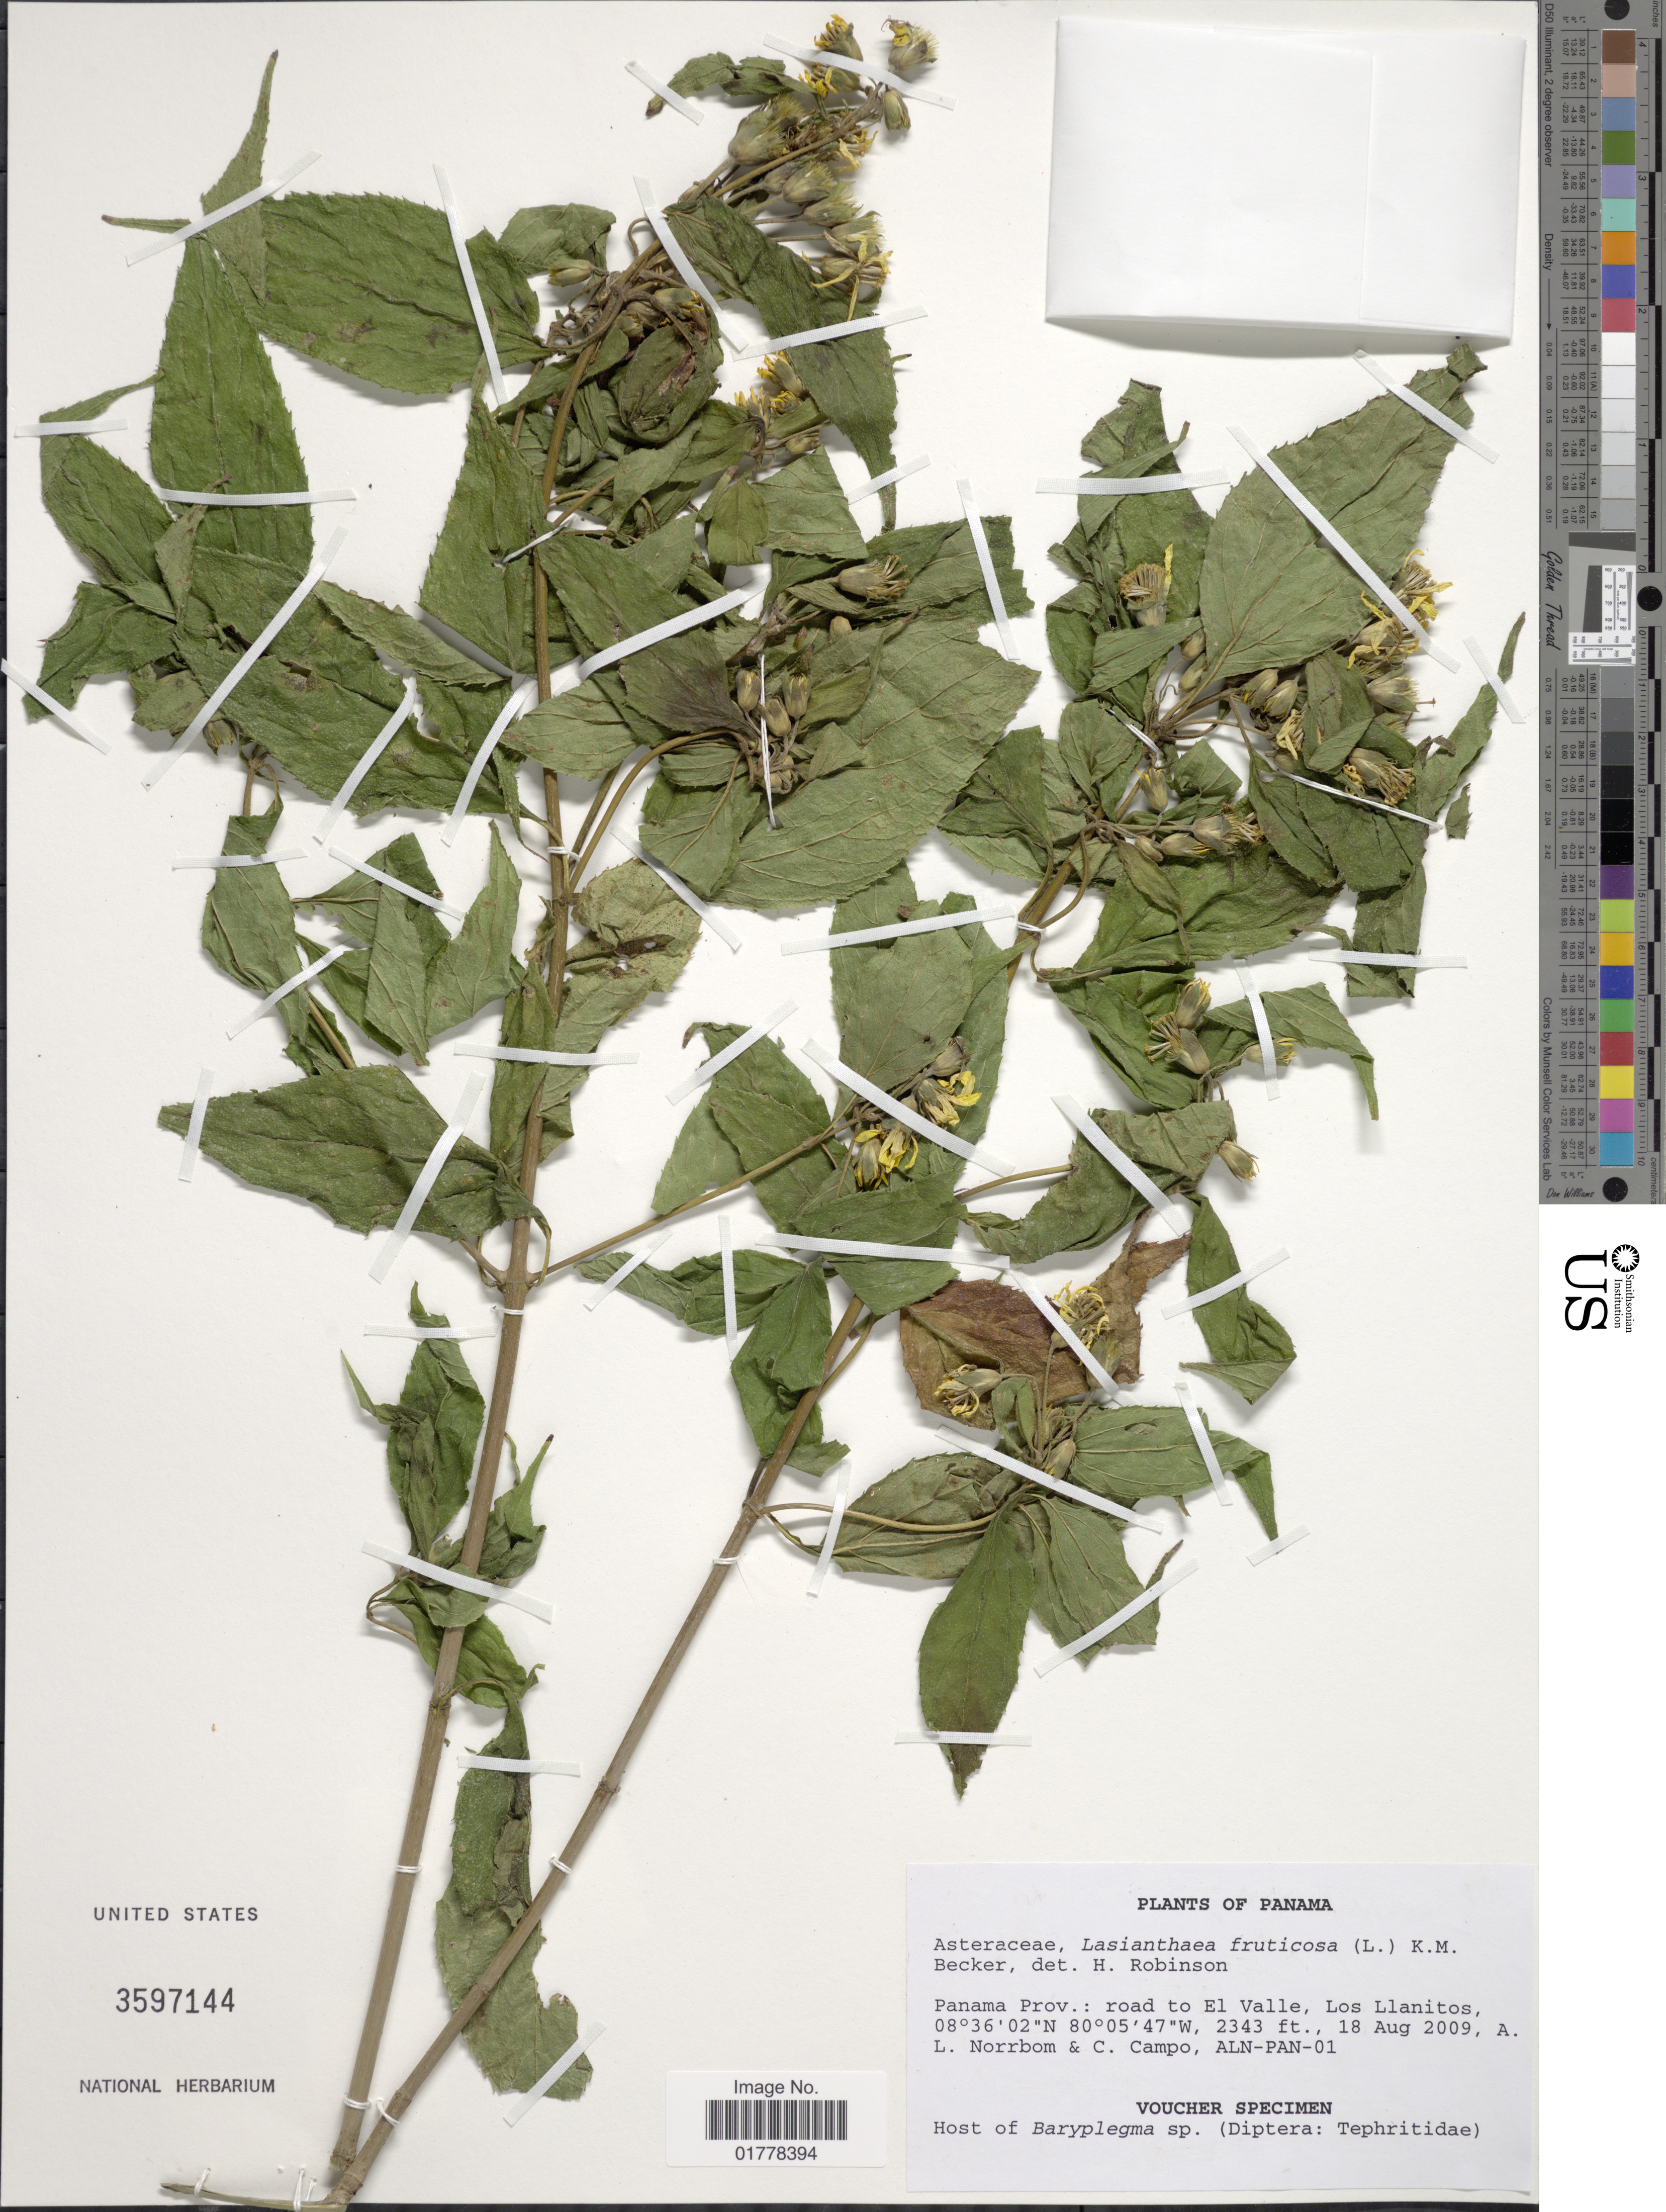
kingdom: Plantae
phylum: Tracheophyta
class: Magnoliopsida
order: Asterales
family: Asteraceae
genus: Lasianthaea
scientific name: Lasianthaea fruticosa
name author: (L.) K.M. Becker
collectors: A. L. Norrbom & C. De Campo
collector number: ALN-PAN-01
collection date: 2009-08-18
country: Panama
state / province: Panamá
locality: Panama. Panama Prov.: road to El Valle, Los Llanitos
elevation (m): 714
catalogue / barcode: US 3597144